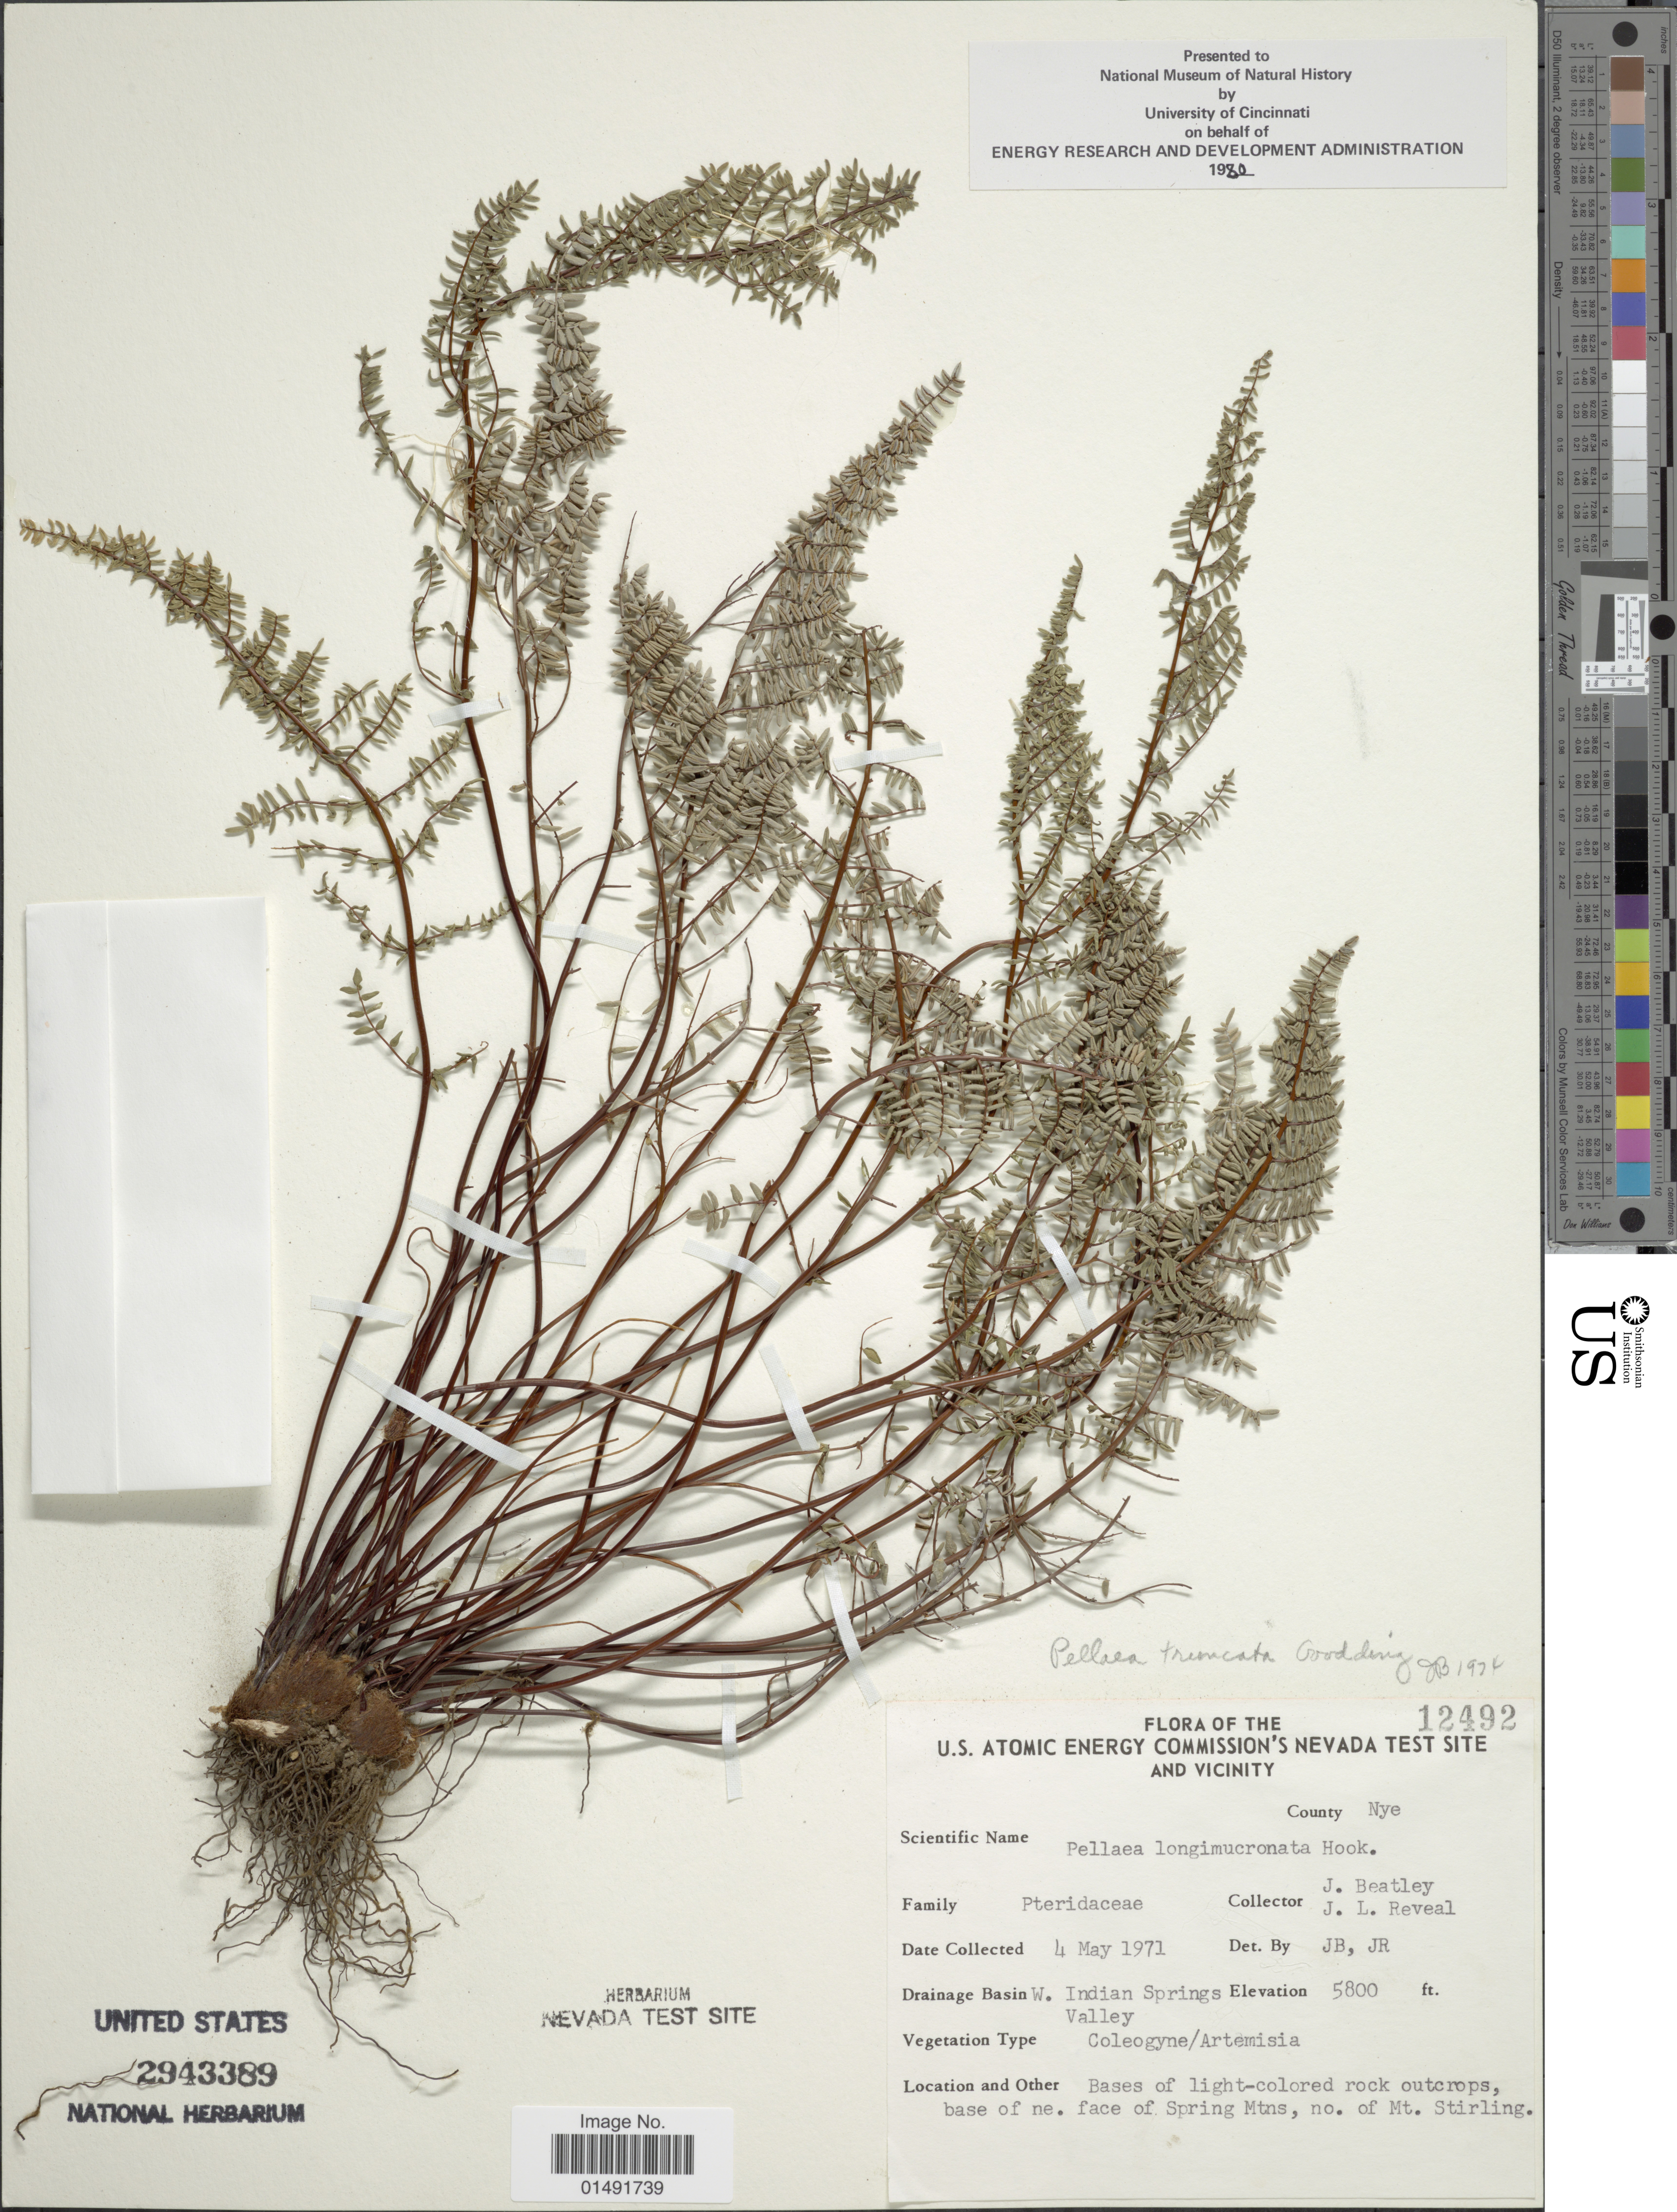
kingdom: Plantae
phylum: Tracheophyta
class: Polypodiopsida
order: Polypodiales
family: Pteridaceae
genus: Pellaea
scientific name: Pellaea truncata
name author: Goodd.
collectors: J. C. Beatley & J. L. Reveal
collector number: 12492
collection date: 1971-05-04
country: United States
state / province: Nevada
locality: U.S. Atomic Energy Commison's Nevada Test Site and vicinity, County Nye, Drainage Basin W Indian Springs Valley, Bases of light-colored rock outcrops, base of ne. face of Springs Mtns, no. of Mt Stirling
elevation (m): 1768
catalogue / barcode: US 2943389